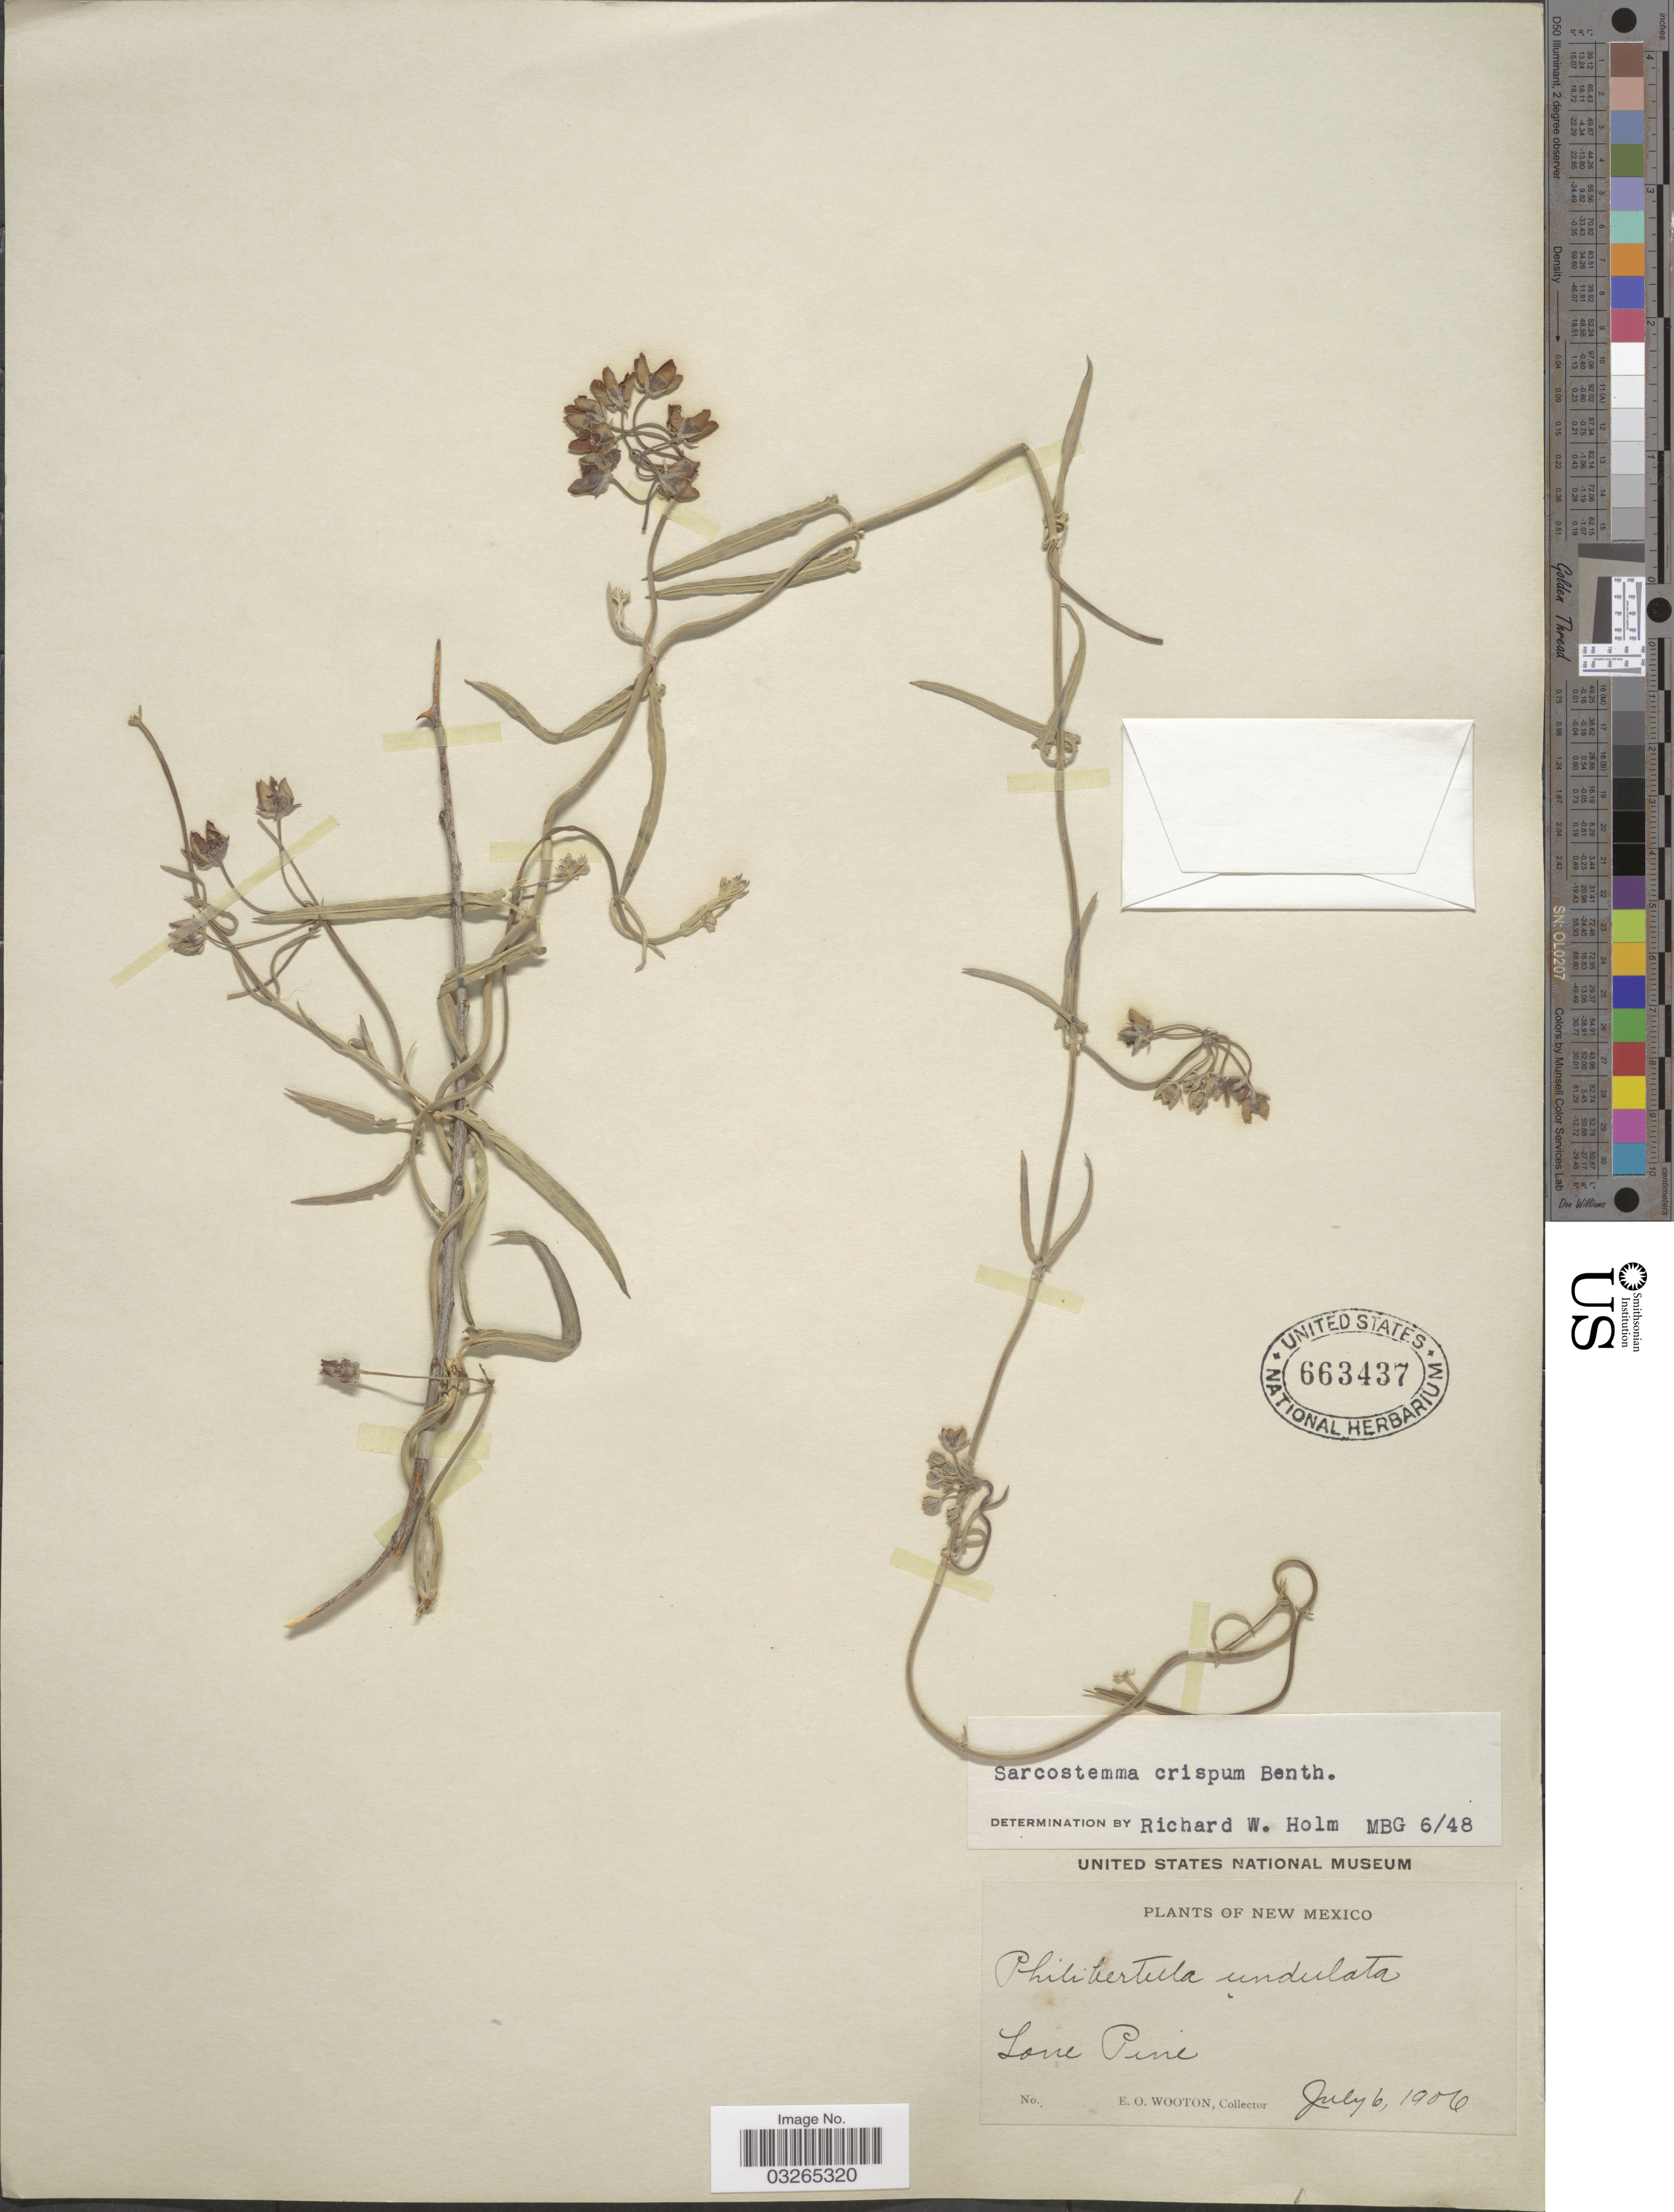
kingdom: Plantae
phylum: Tracheophyta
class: Magnoliopsida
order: Gentianales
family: Apocynaceae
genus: Sarcostemma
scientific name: Sarcostemma crispum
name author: Benth.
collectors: E. O. Wooton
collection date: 1906-07-06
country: United States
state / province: New Mexico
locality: Lone Pine.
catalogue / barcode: US 663437